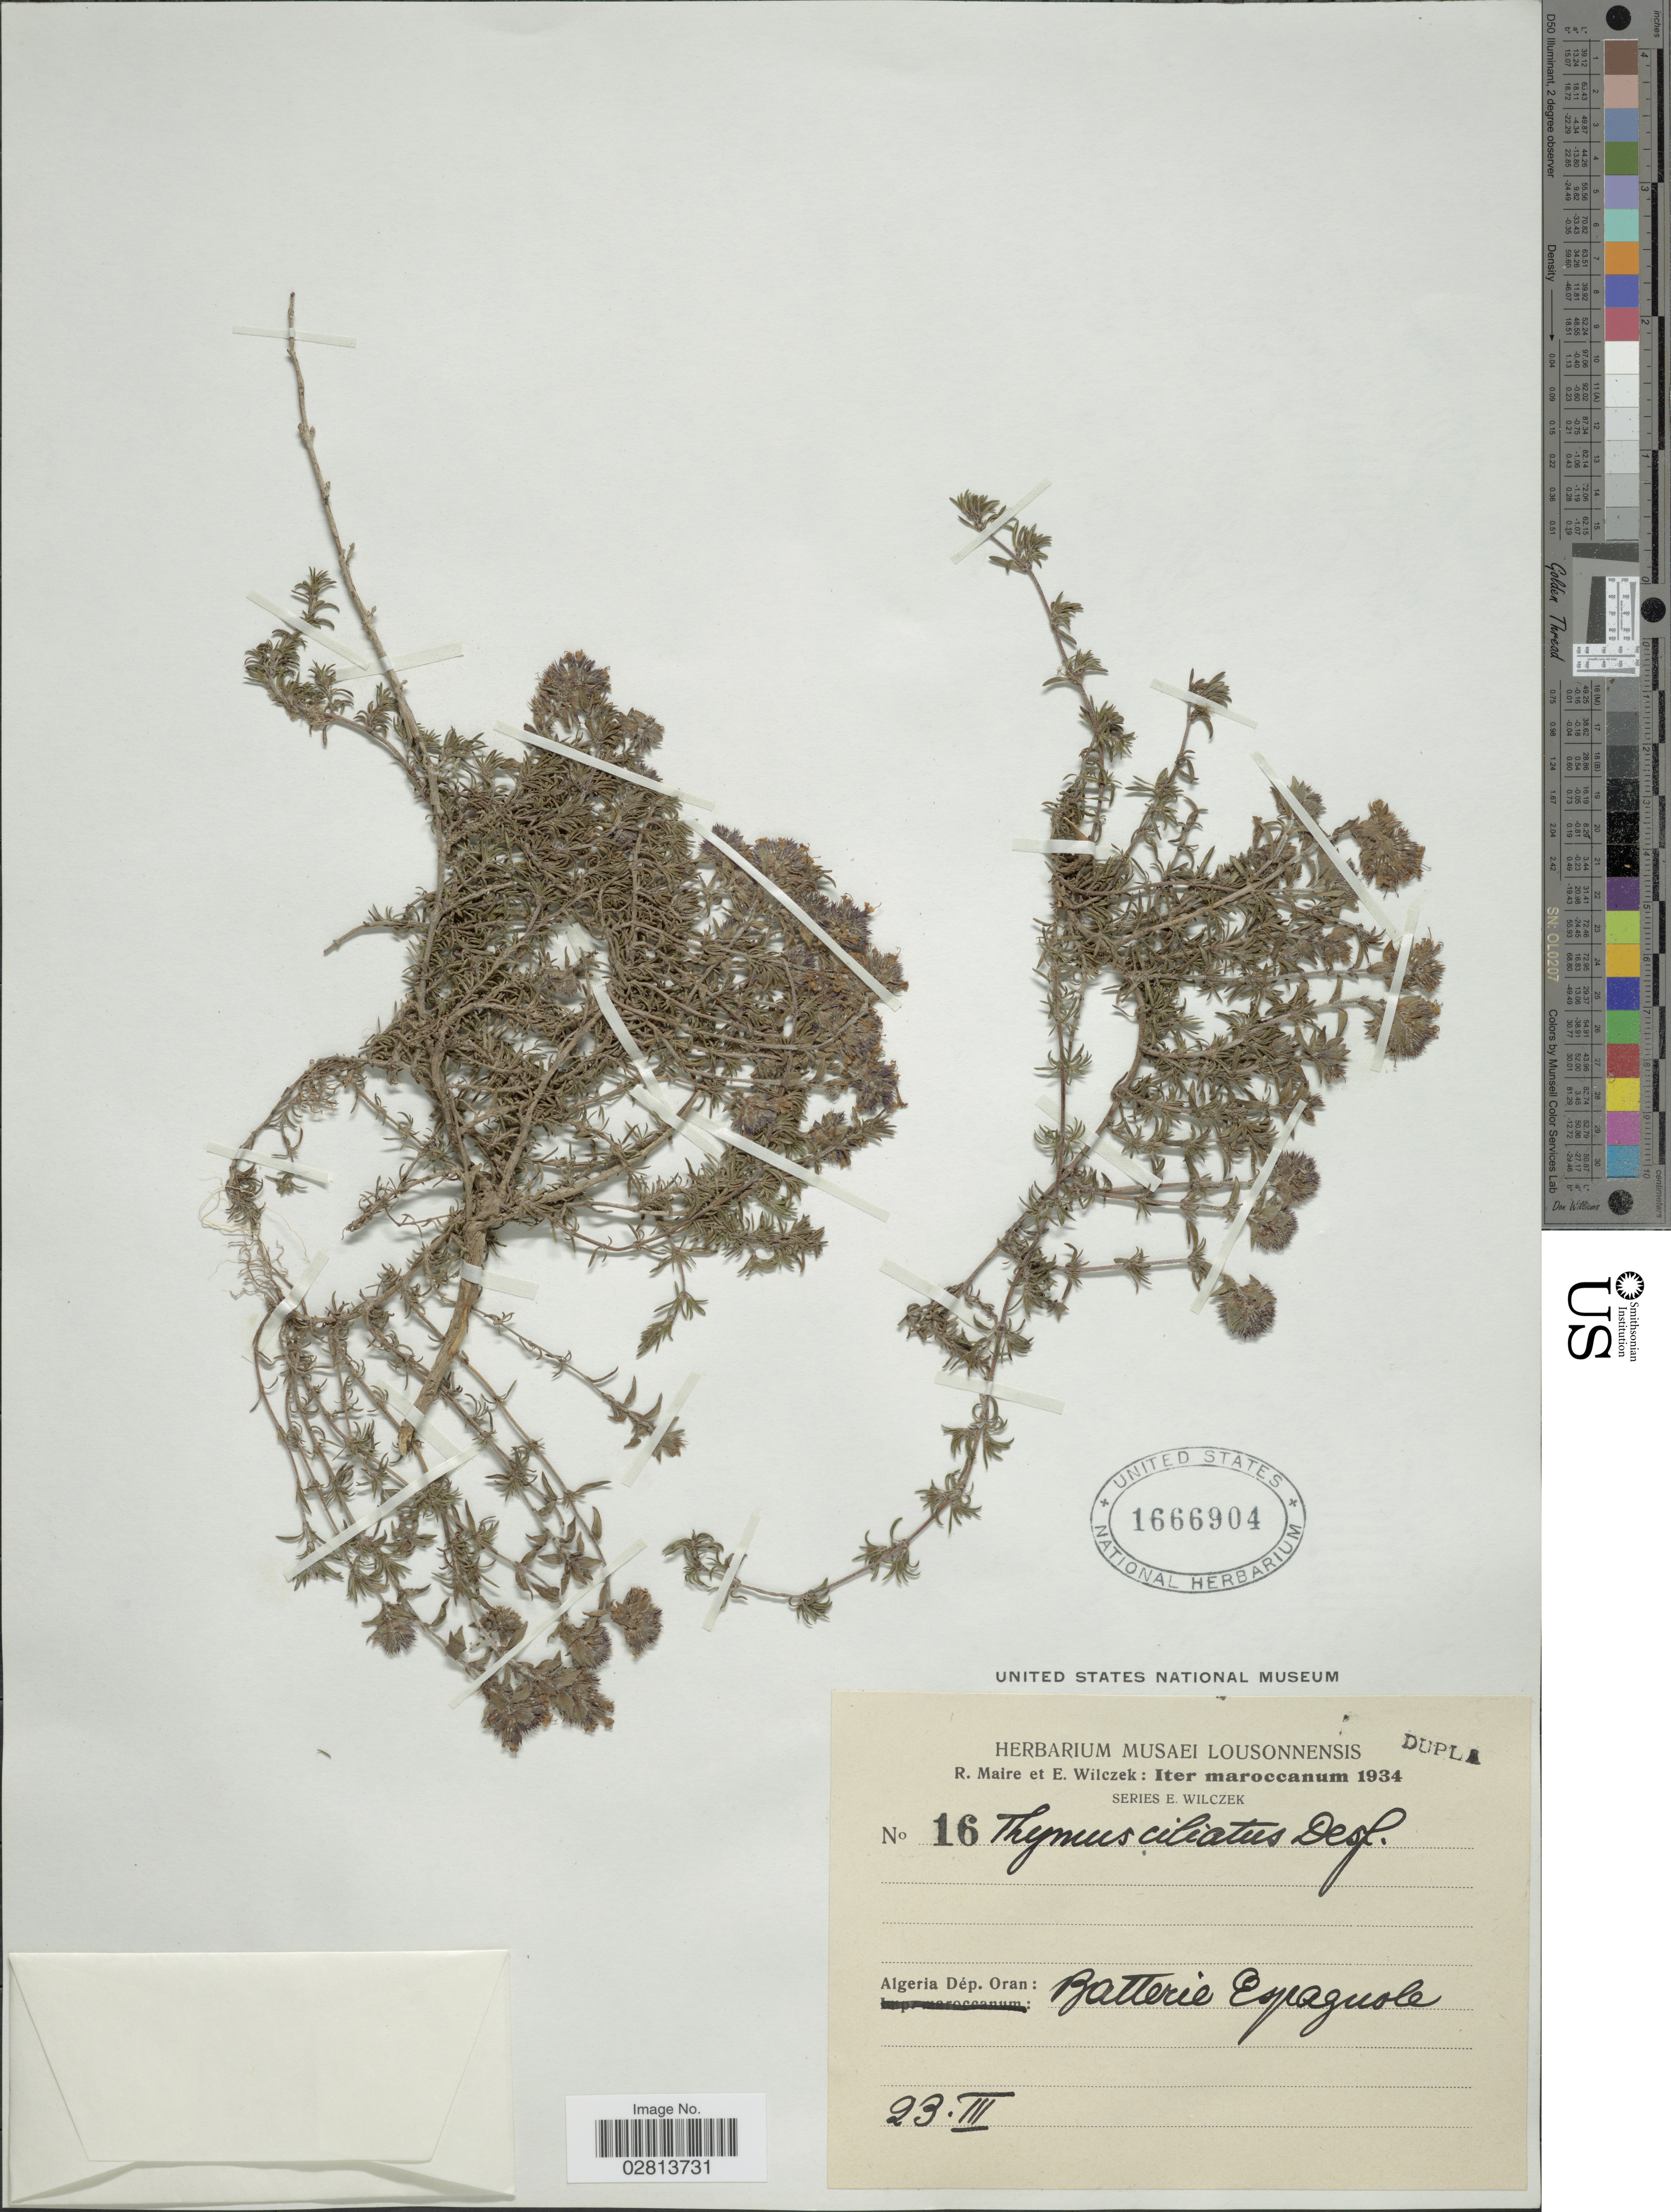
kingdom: Plantae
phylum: Tracheophyta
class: Magnoliopsida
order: Lamiales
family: Lamiaceae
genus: Thymus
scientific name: Thymus ciliatus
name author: Lam.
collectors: R. C. Maire & E. Wilczek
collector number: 16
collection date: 1934-03-23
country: Algeria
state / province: Oran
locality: Dép. Oran: Batterie Espagnole.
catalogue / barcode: US 1666904